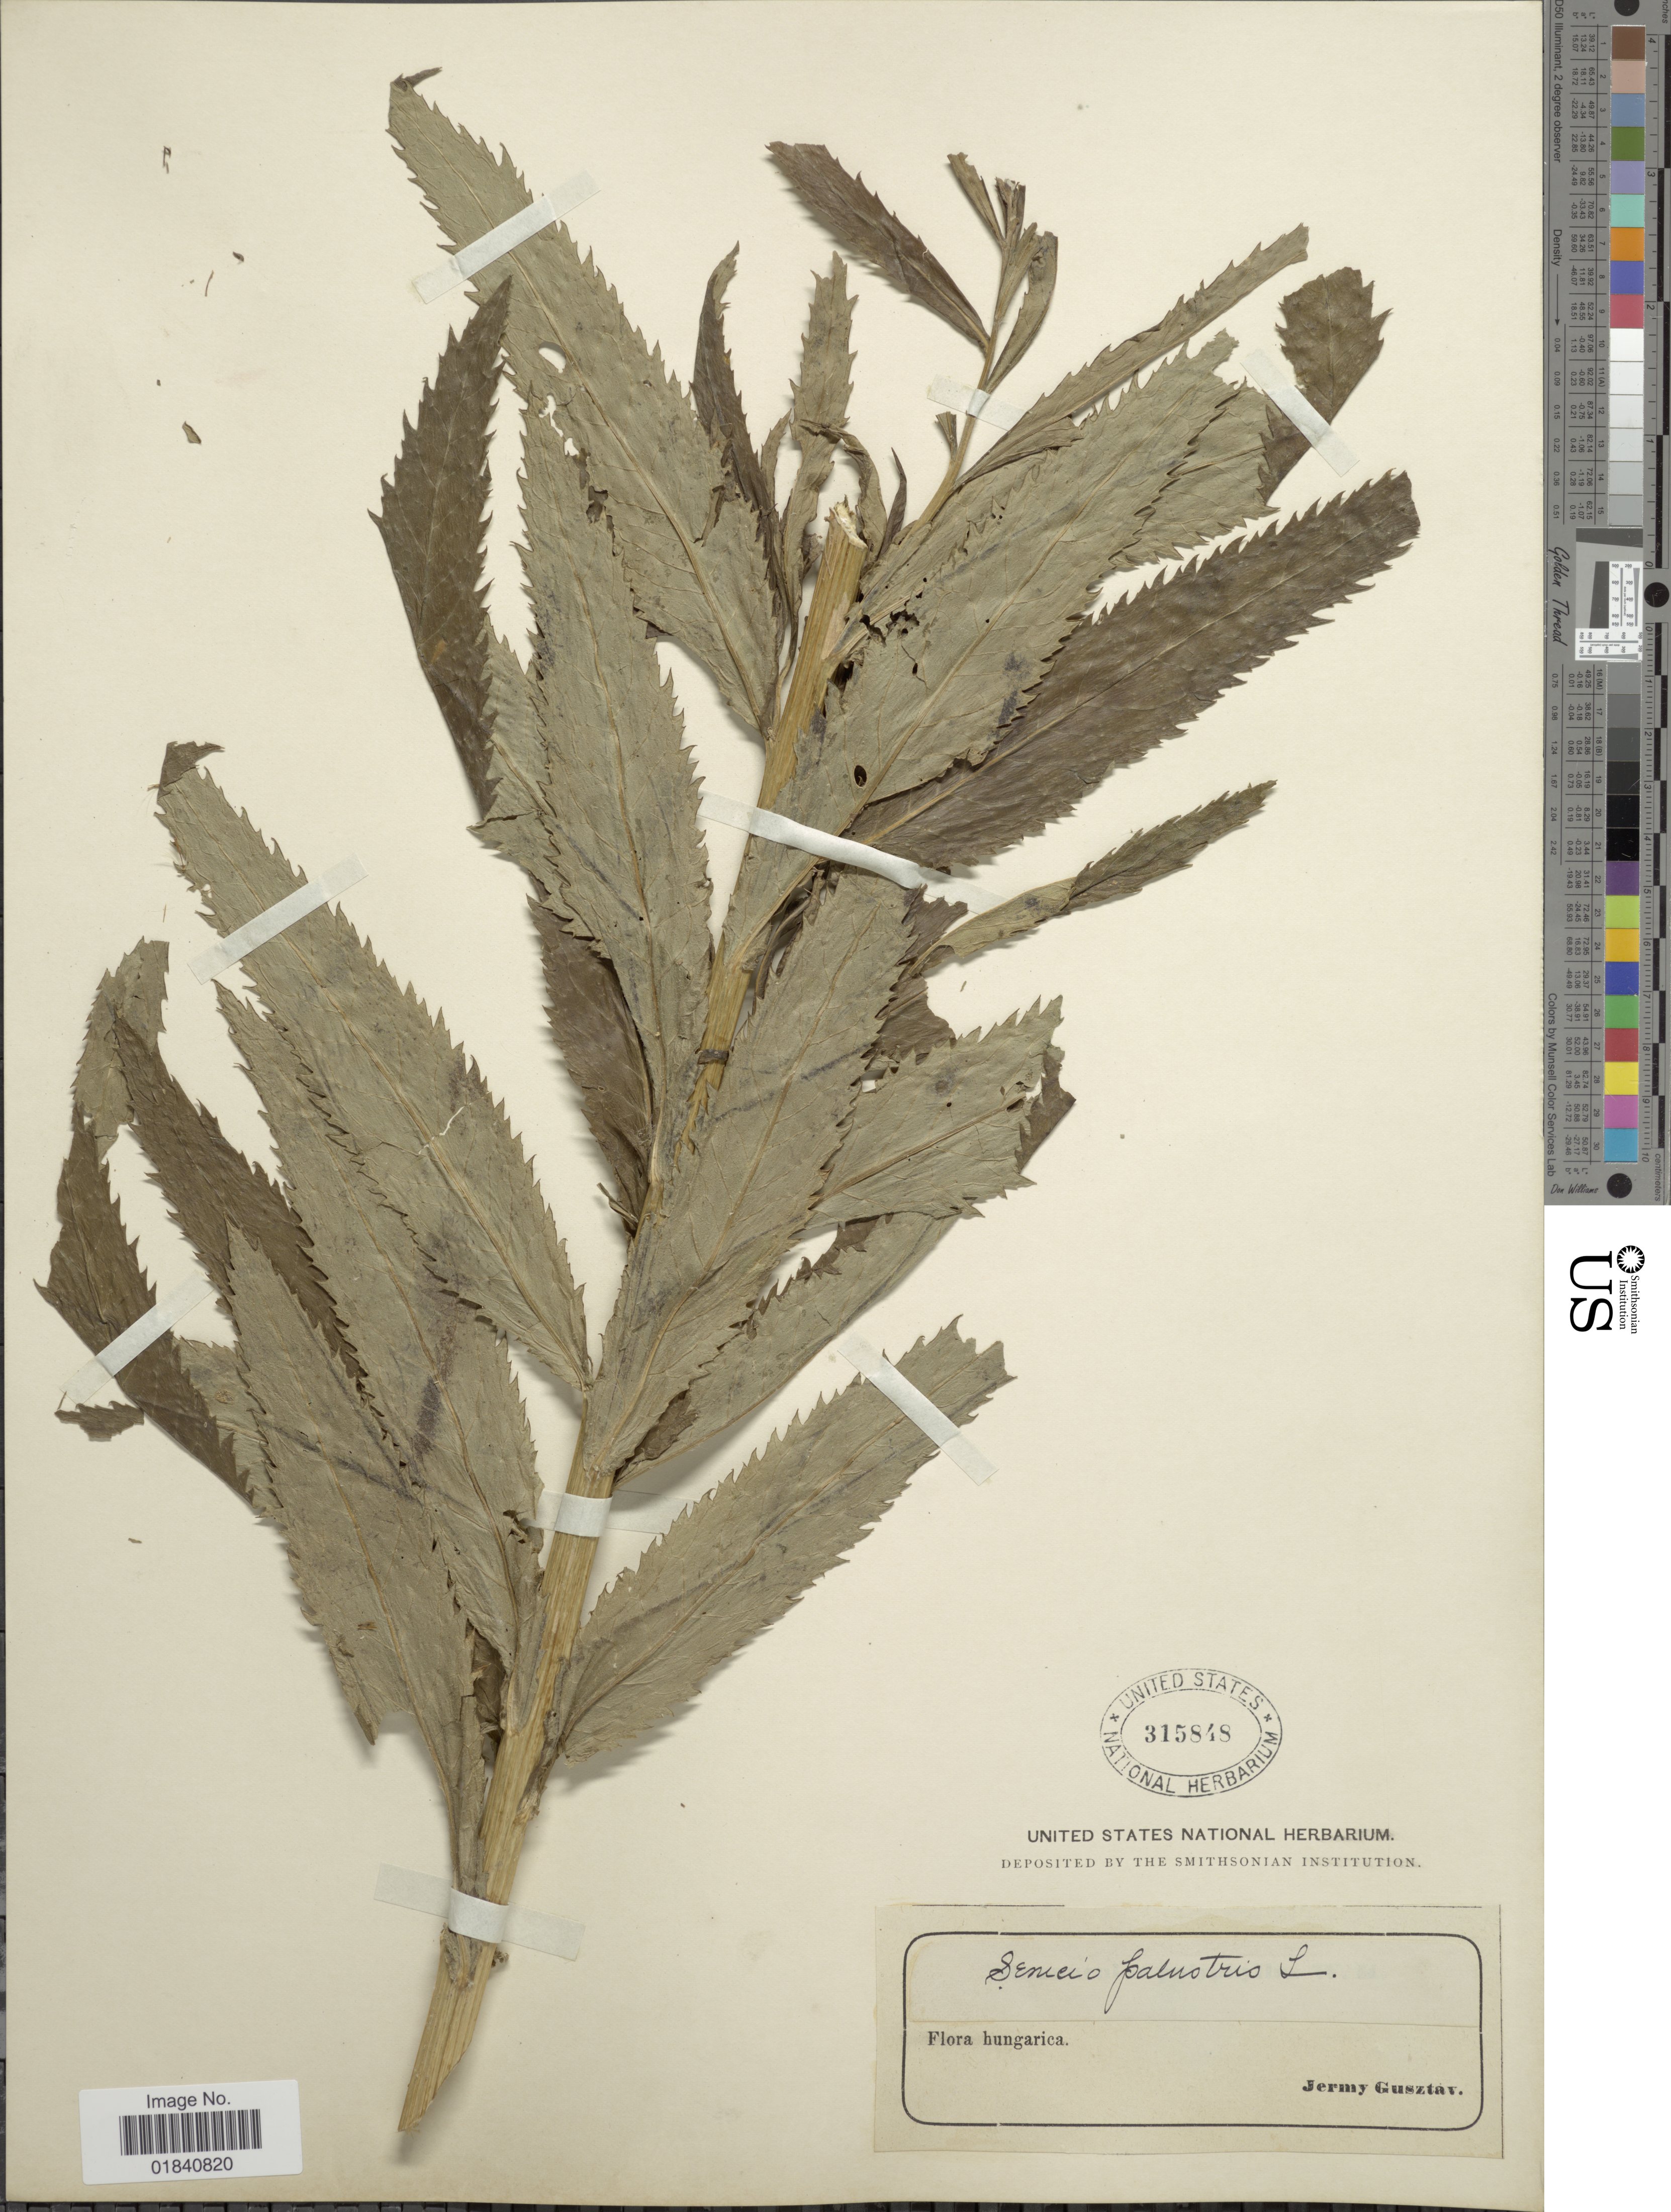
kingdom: Plantae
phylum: Tracheophyta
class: Magnoliopsida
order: Asterales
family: Asteraceae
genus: Tephroseris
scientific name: Tephroseris palustris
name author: (L.) Rchb.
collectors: G. Jermy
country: Hungary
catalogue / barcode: US 315848